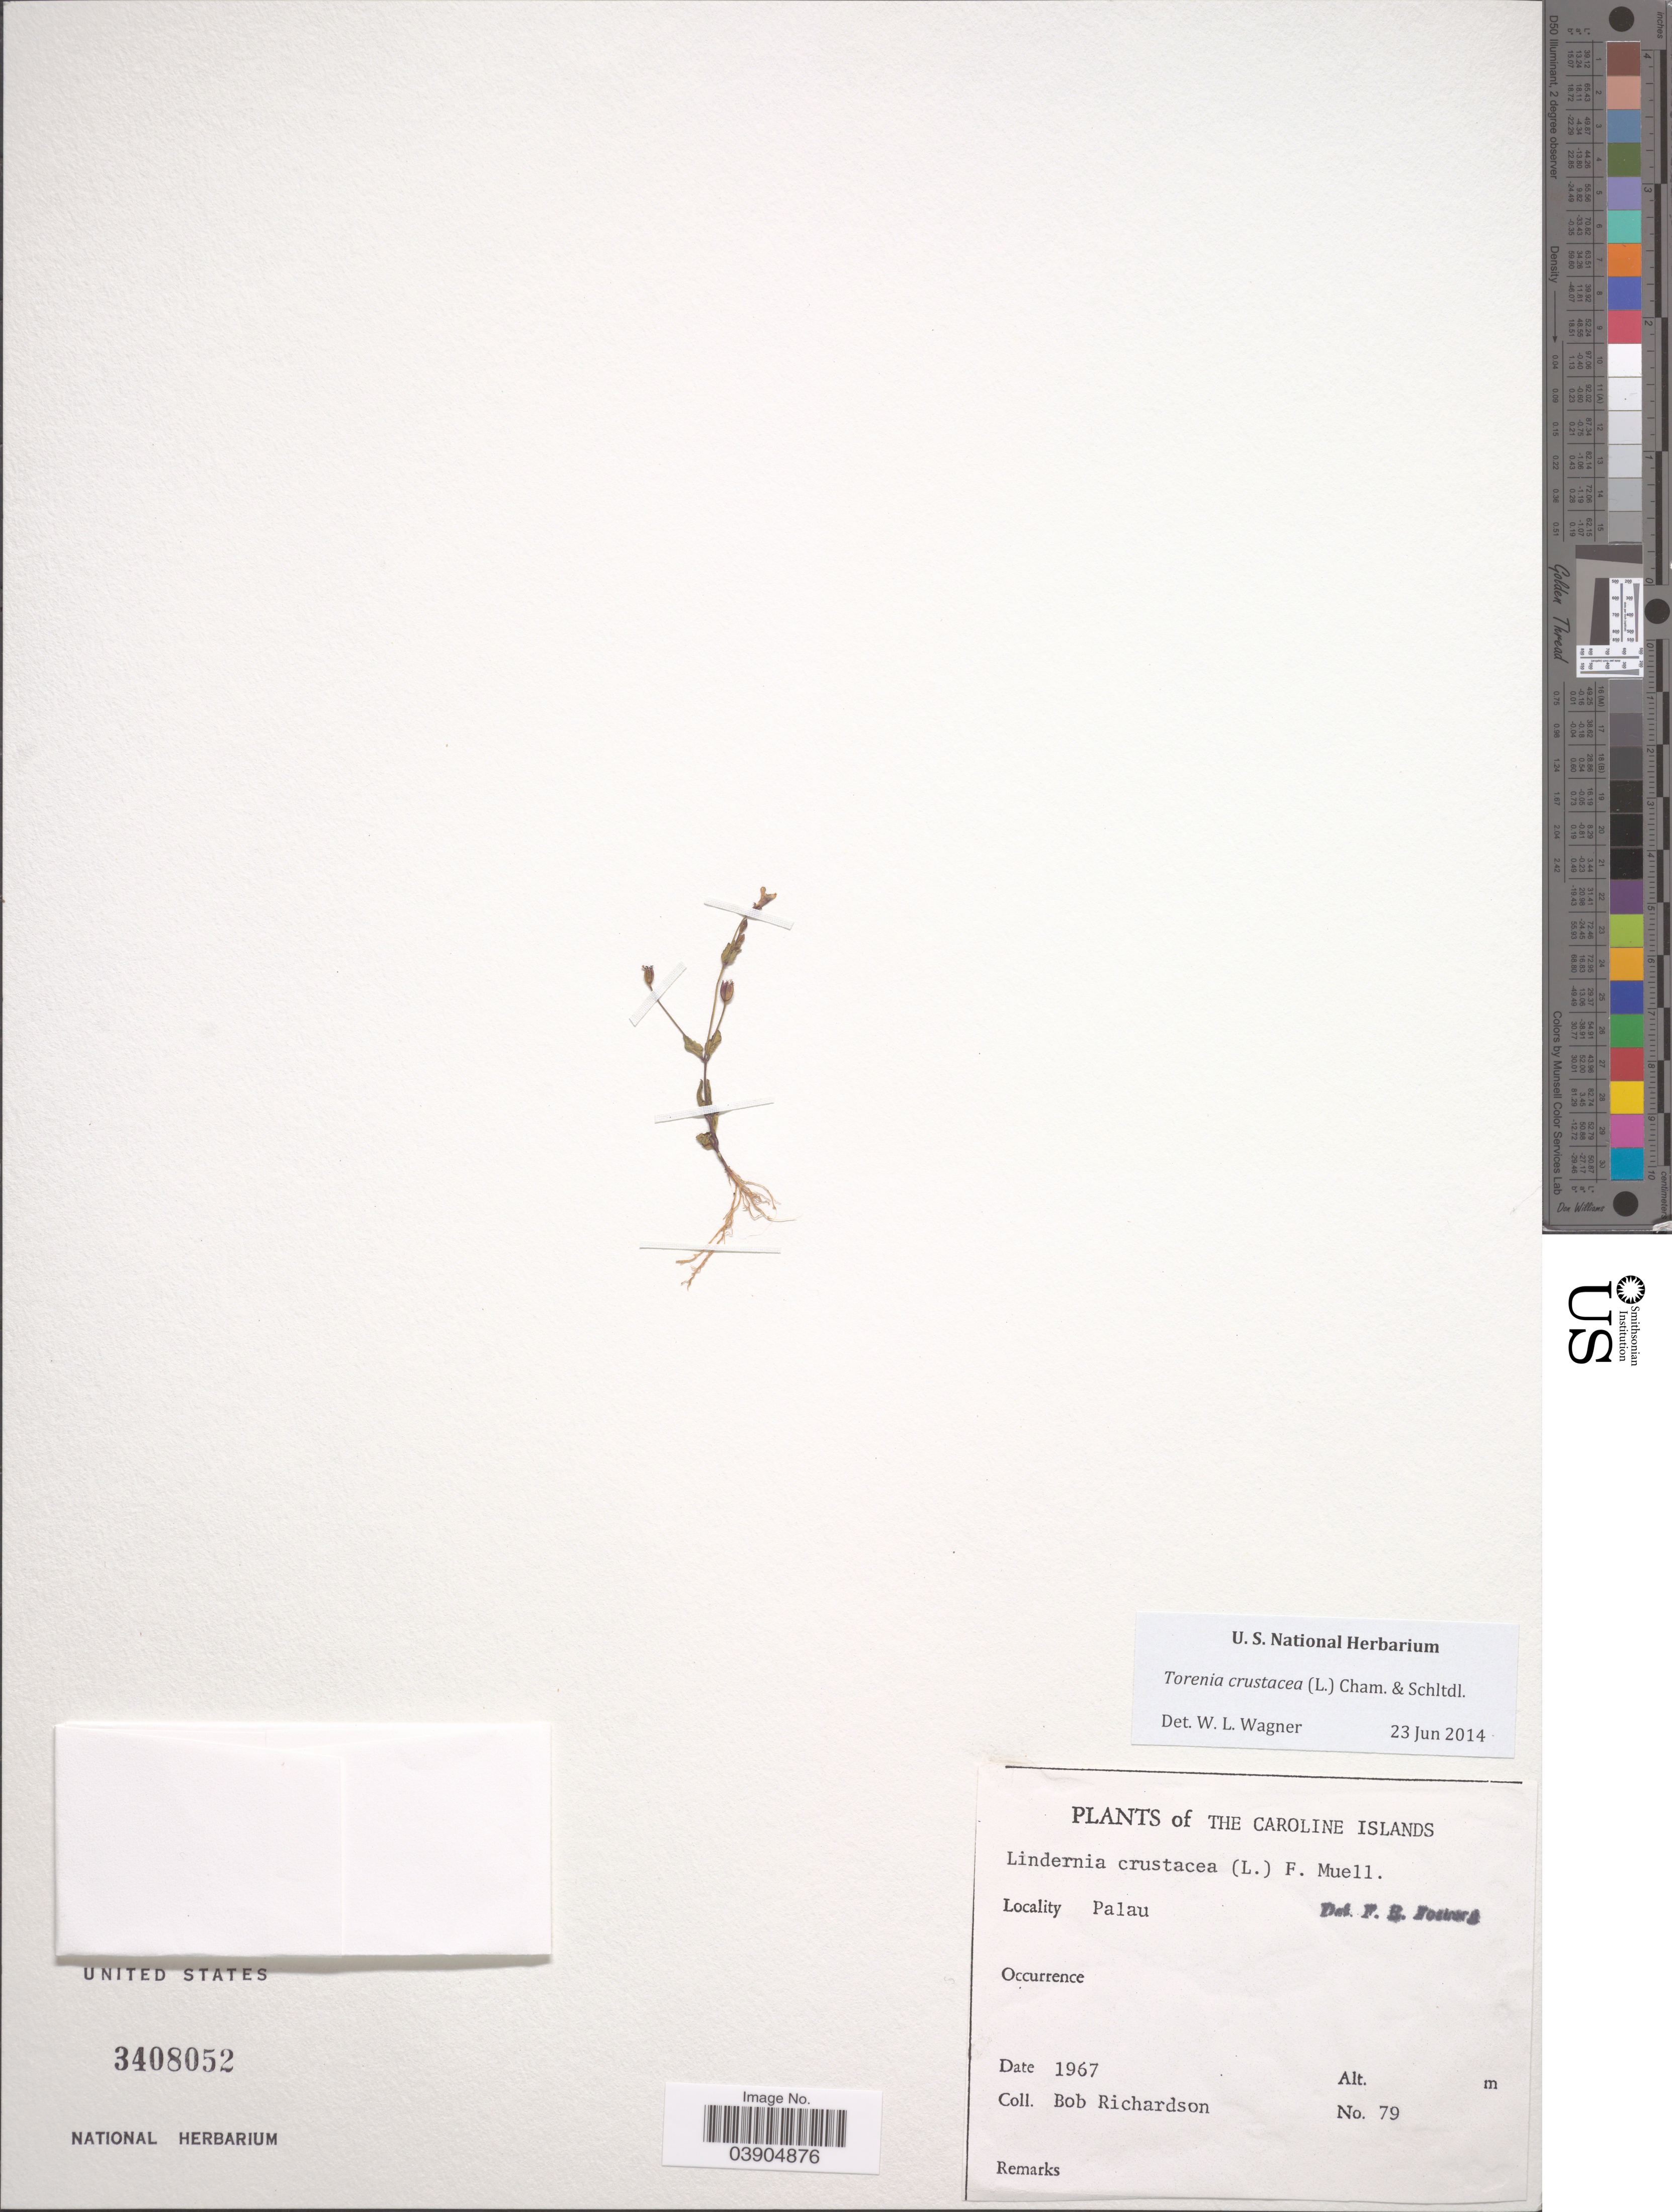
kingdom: Plantae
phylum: Tracheophyta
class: Magnoliopsida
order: Lamiales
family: Linderniaceae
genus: Lindernia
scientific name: Lindernia crustacea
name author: (L.) F. Muell.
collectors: B. Richardson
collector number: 79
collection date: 1967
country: Palau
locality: The Caroline Islands. Palau.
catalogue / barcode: US 3408052